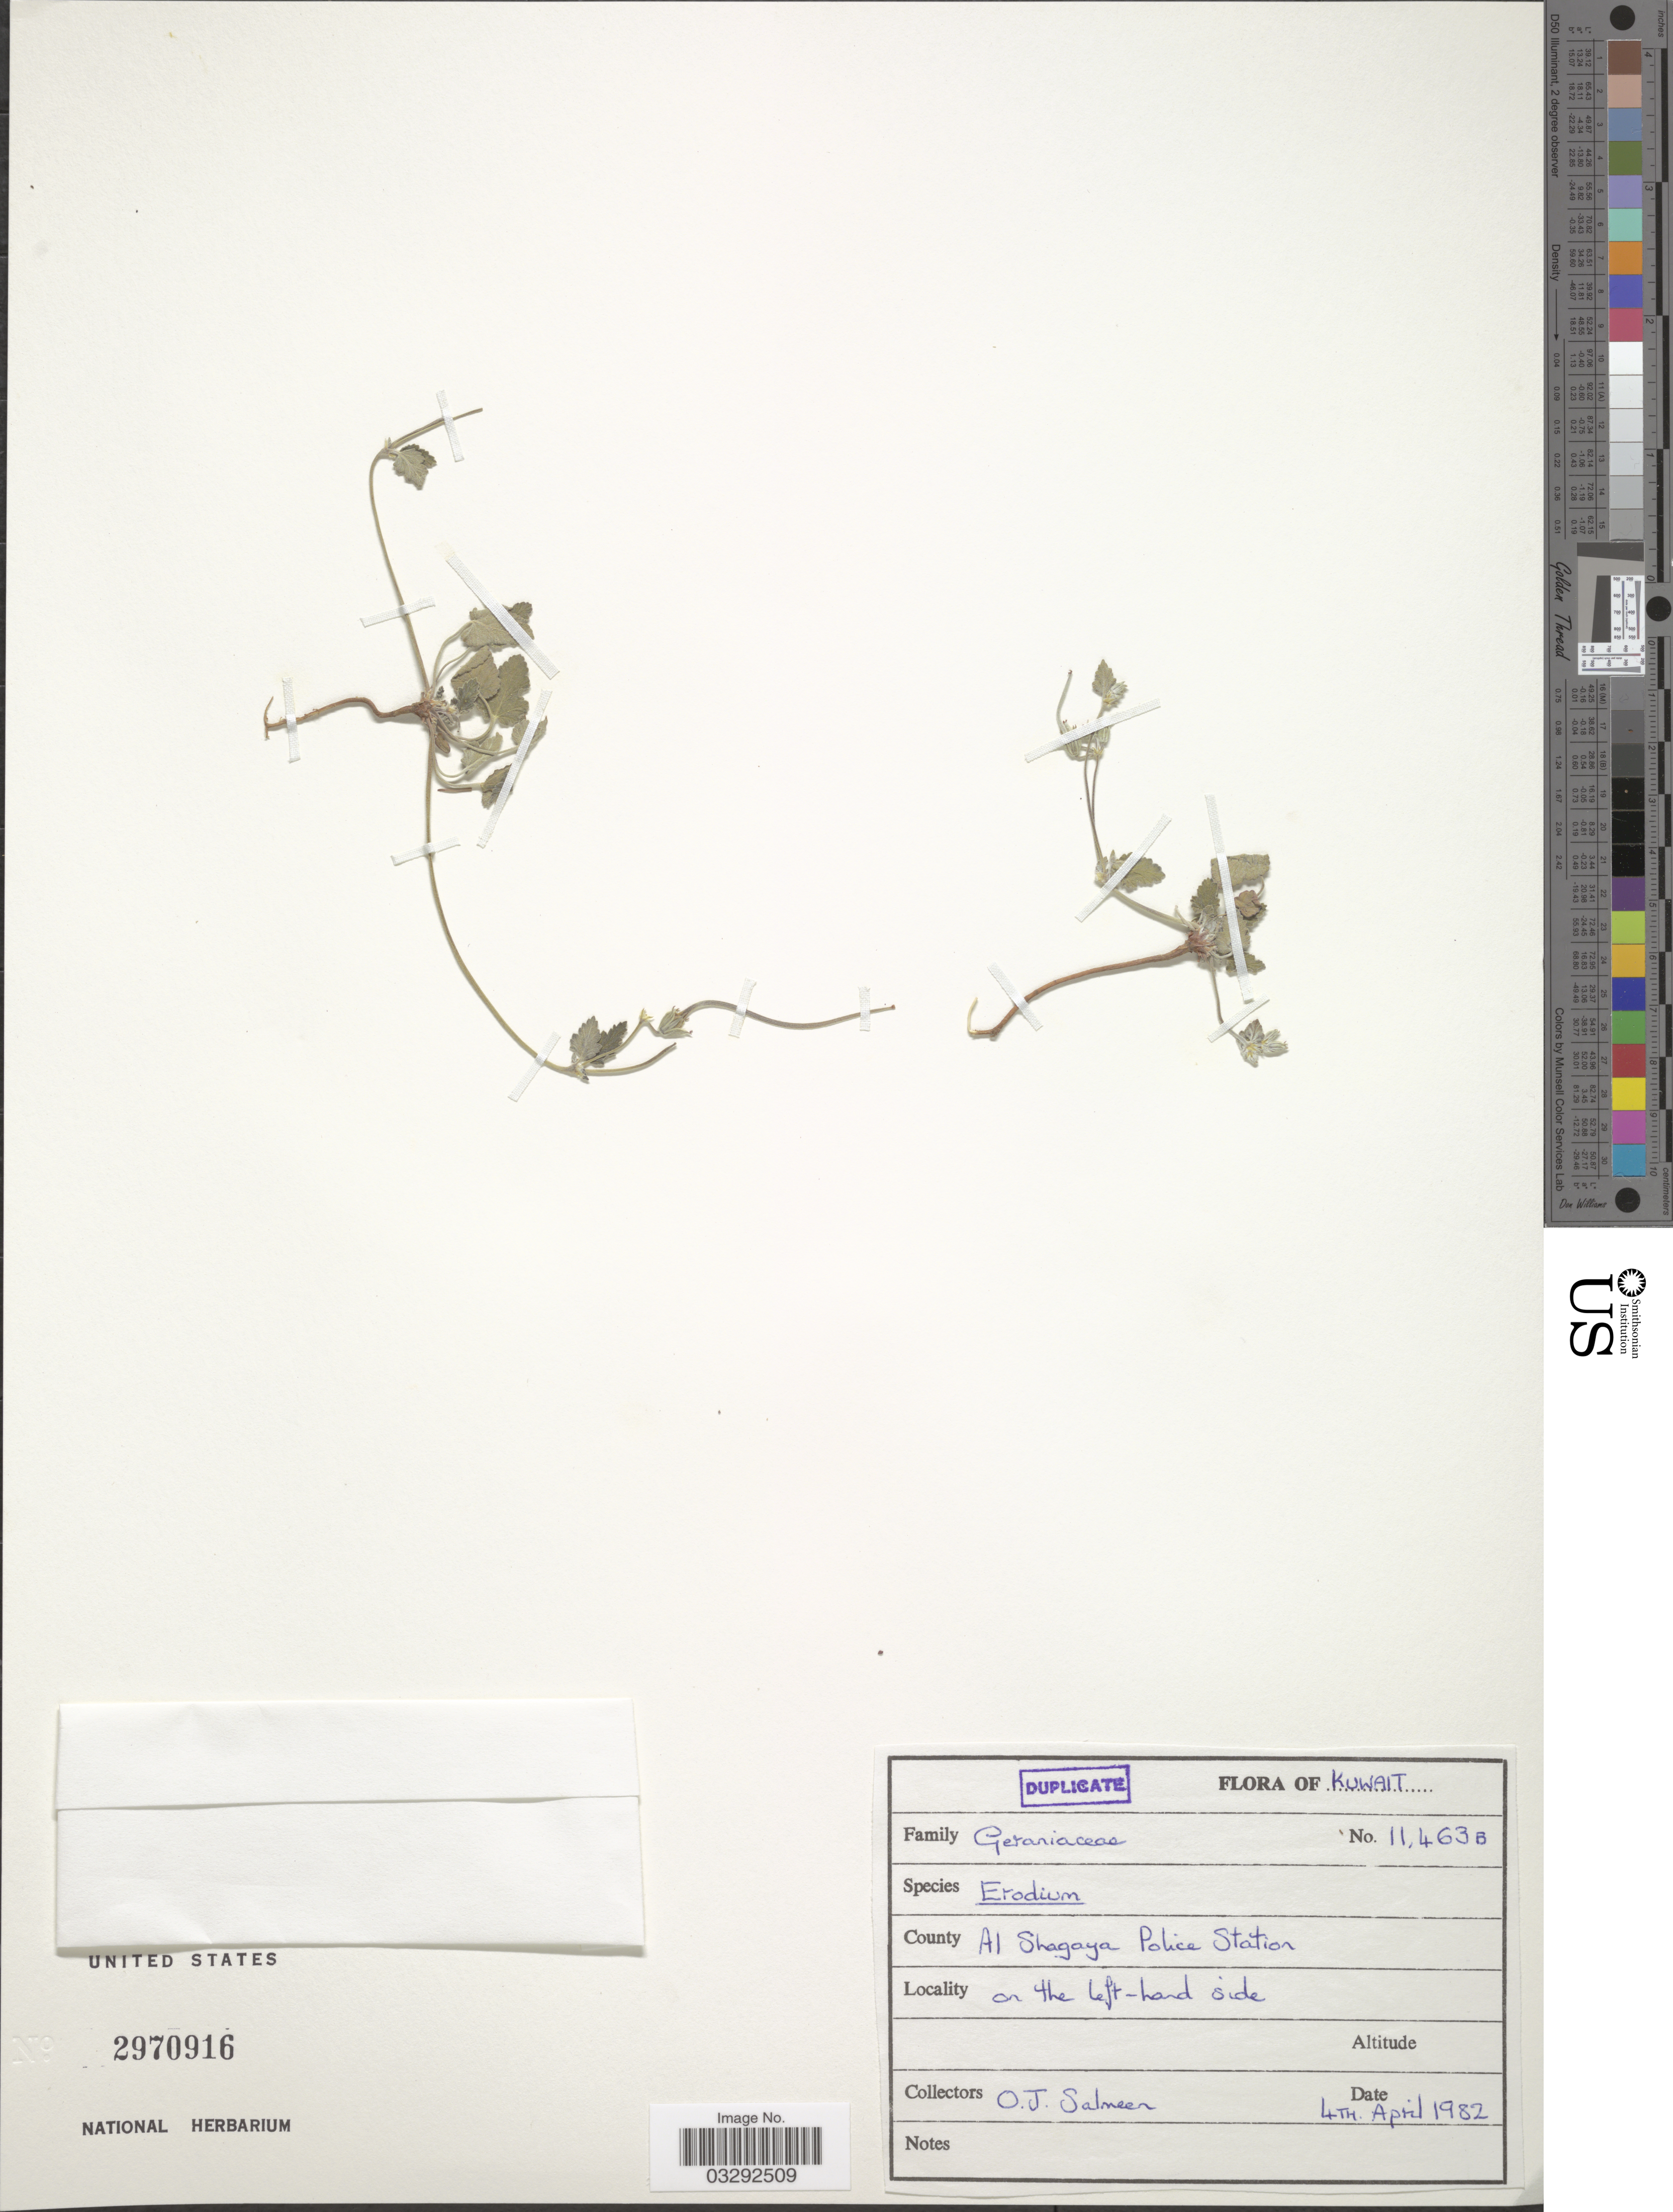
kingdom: Plantae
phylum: Tracheophyta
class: Magnoliopsida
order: Geraniales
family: Geraniaceae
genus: Erodium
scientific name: Erodium sp.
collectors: O. Salmeen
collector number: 11463B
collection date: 1982-04-04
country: Kuwait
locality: County Al Shagaya Police Station, on the left-hand side.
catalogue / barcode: US 2970916